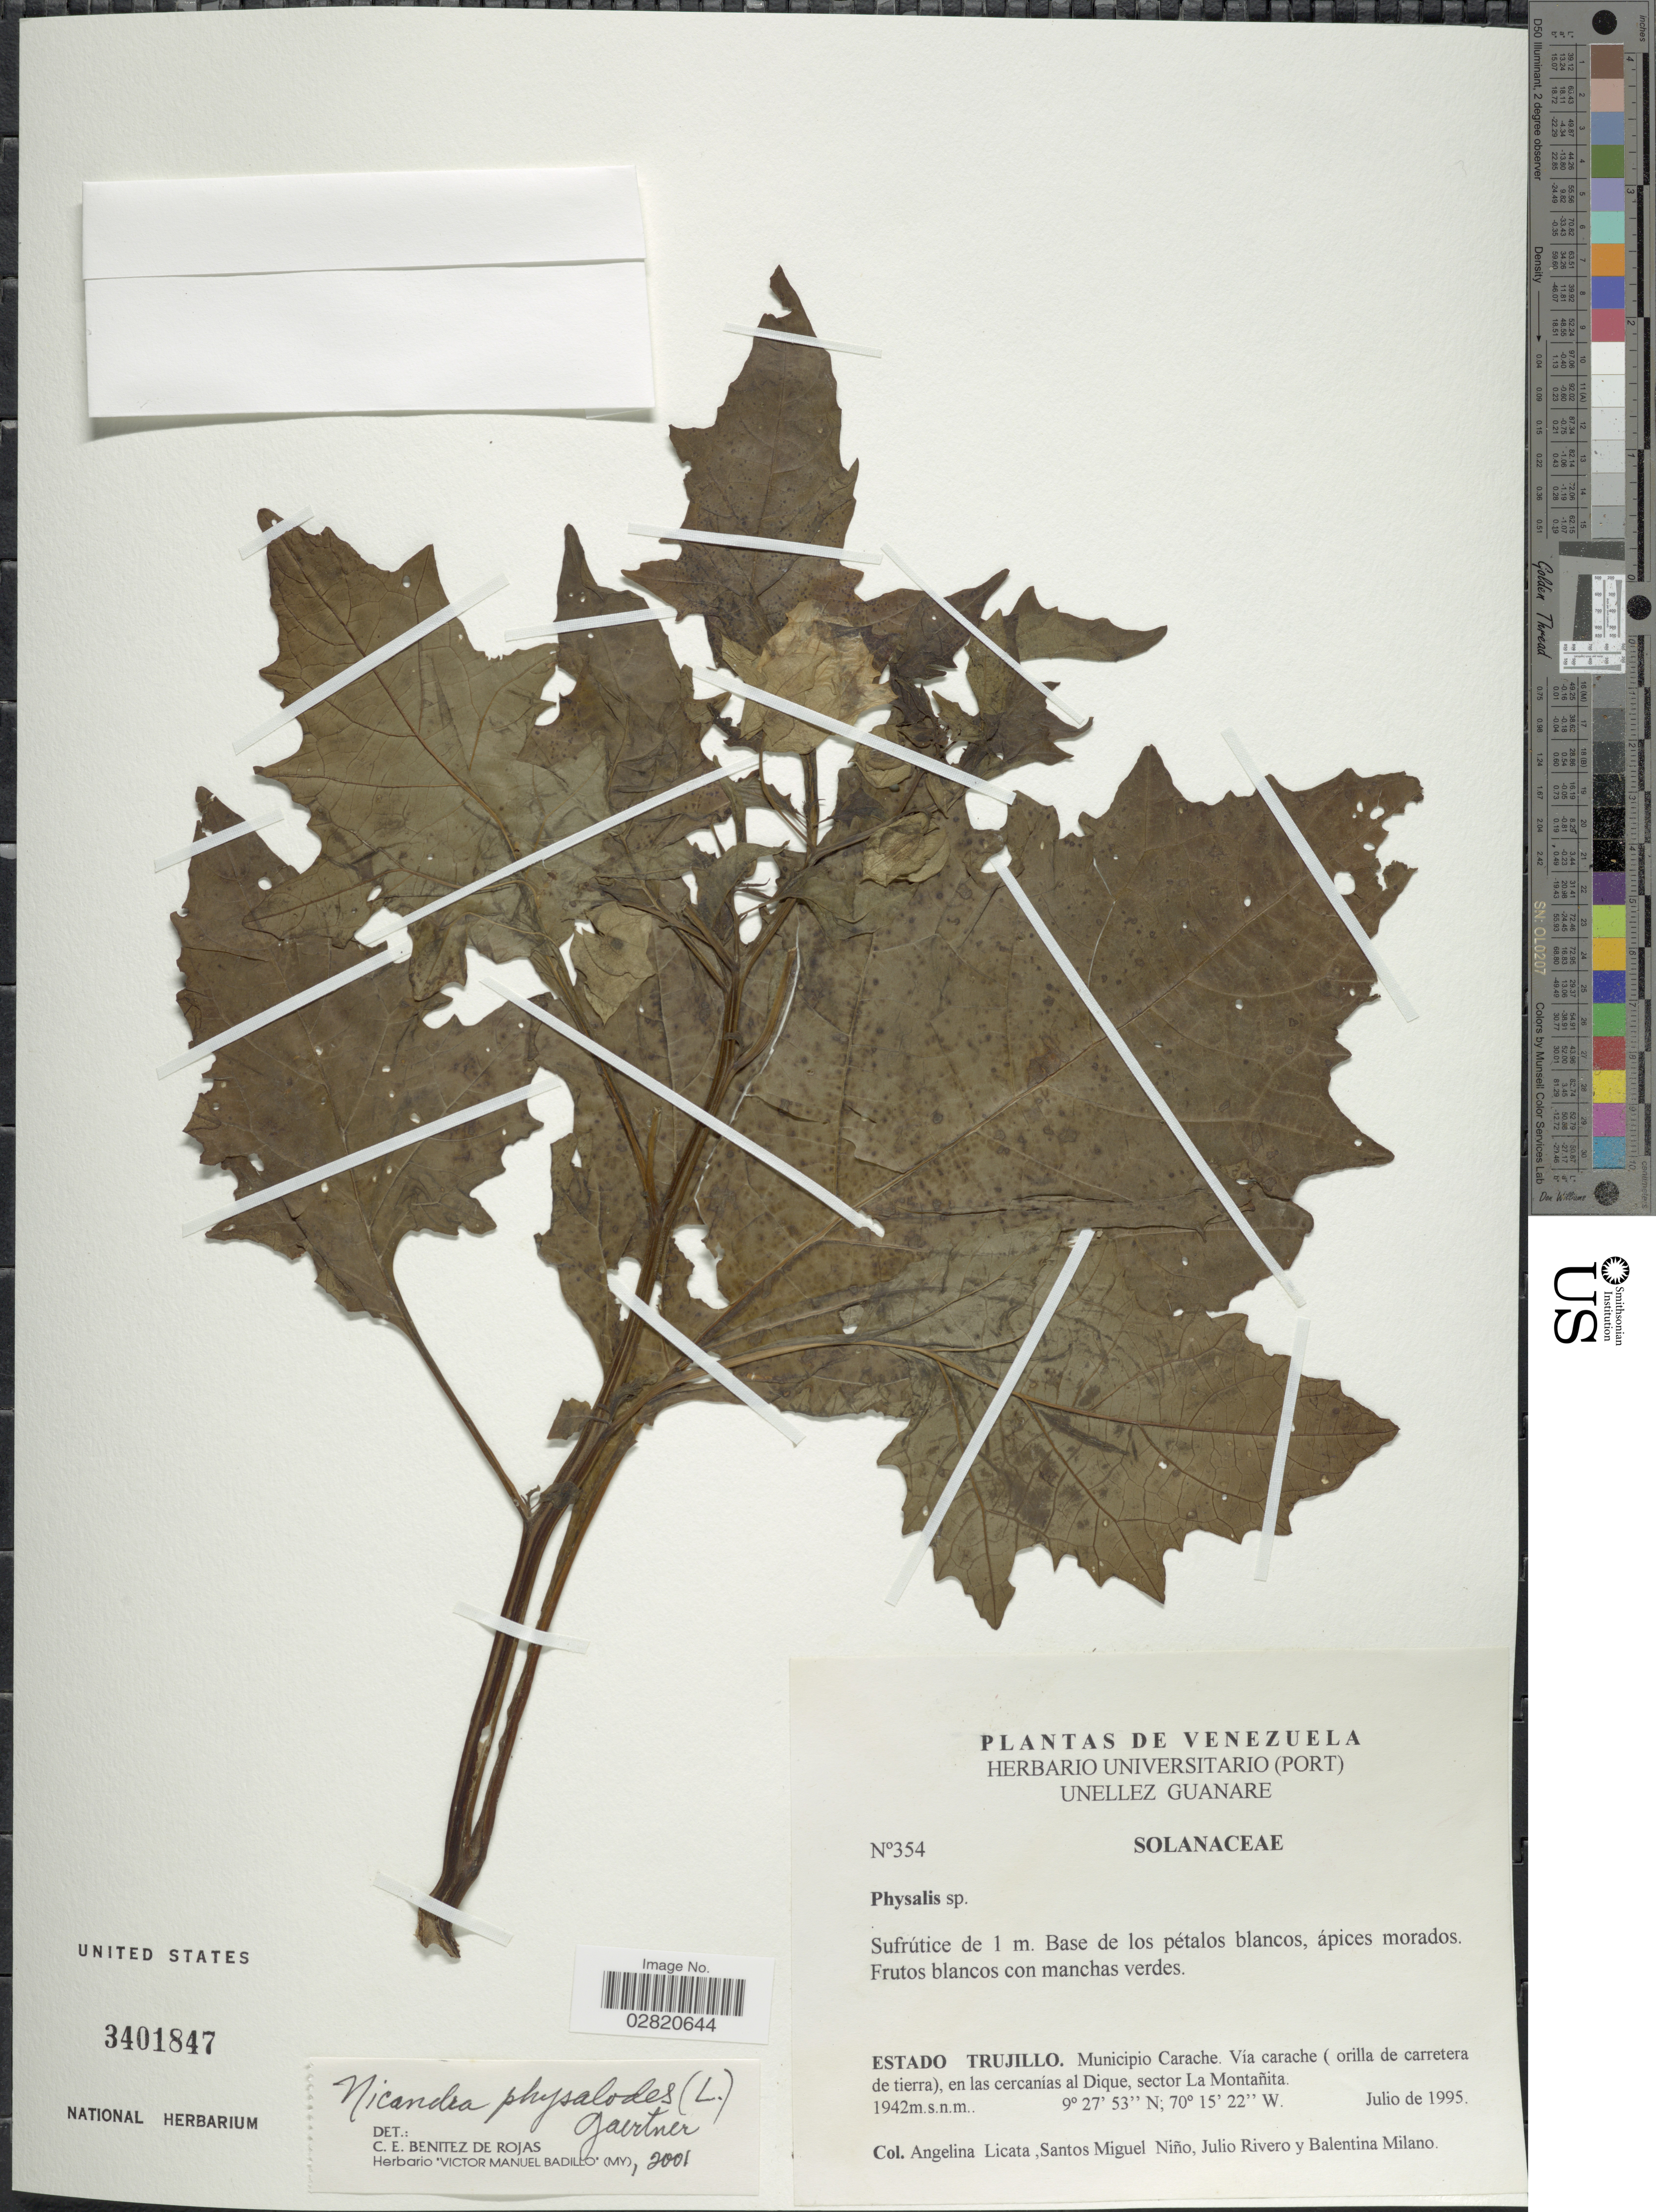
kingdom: Plantae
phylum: Tracheophyta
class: Magnoliopsida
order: Solanales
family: Solanaceae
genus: Nicandra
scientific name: Nicandra physalodes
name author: (L.) Gaertn.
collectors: A. Licata, S. M. Niño, J. Rivero & B. Milano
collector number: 354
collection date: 1995-07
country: Venezuela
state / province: Trujillo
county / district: Carache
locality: Vía carache (orilla de carretera de tierra), en las cercanías al Dique, sector La Montañita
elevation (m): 1942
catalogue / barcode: US 3401847